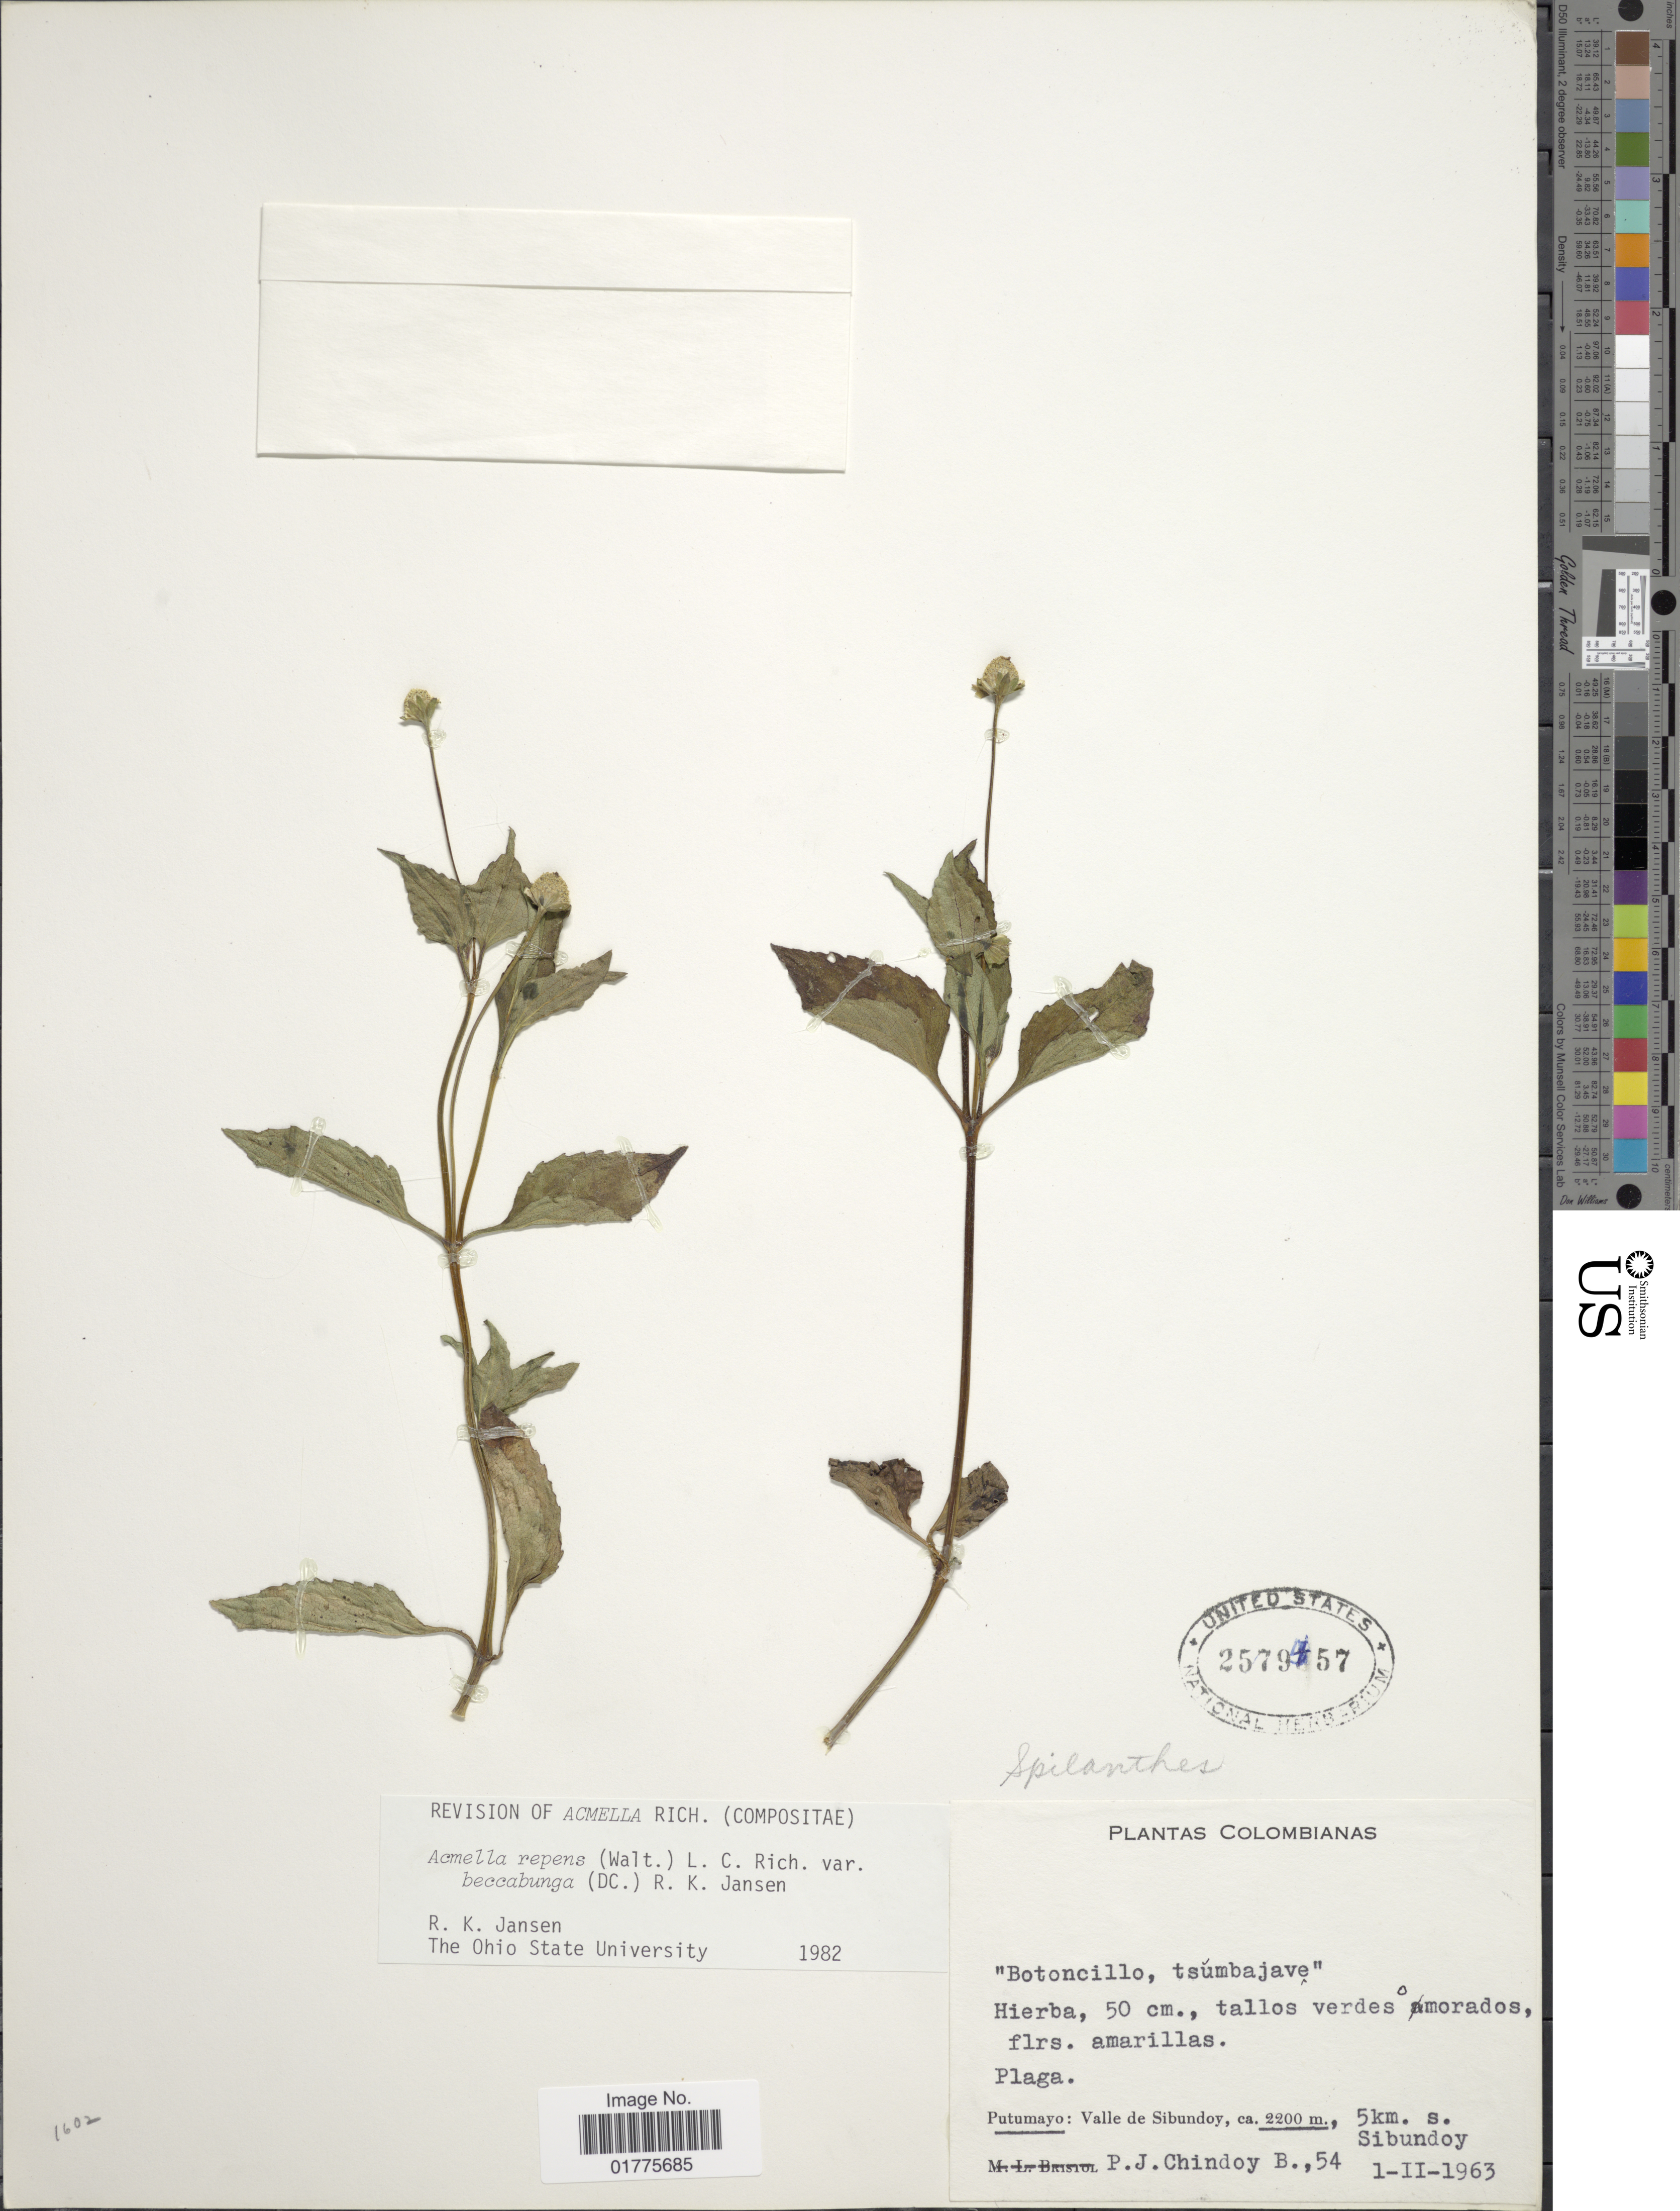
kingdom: Plantae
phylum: Tracheophyta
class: Magnoliopsida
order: Asterales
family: Asteraceae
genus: Acmella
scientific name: Acmella repens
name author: (Walter) Rich.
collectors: P. Chindoy B.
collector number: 54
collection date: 1963-11-01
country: Colombia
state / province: Putumayo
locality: Plaga, Valle de Sibundiy, 5 km. s. Sibundoy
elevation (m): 2200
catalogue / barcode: US 2579457